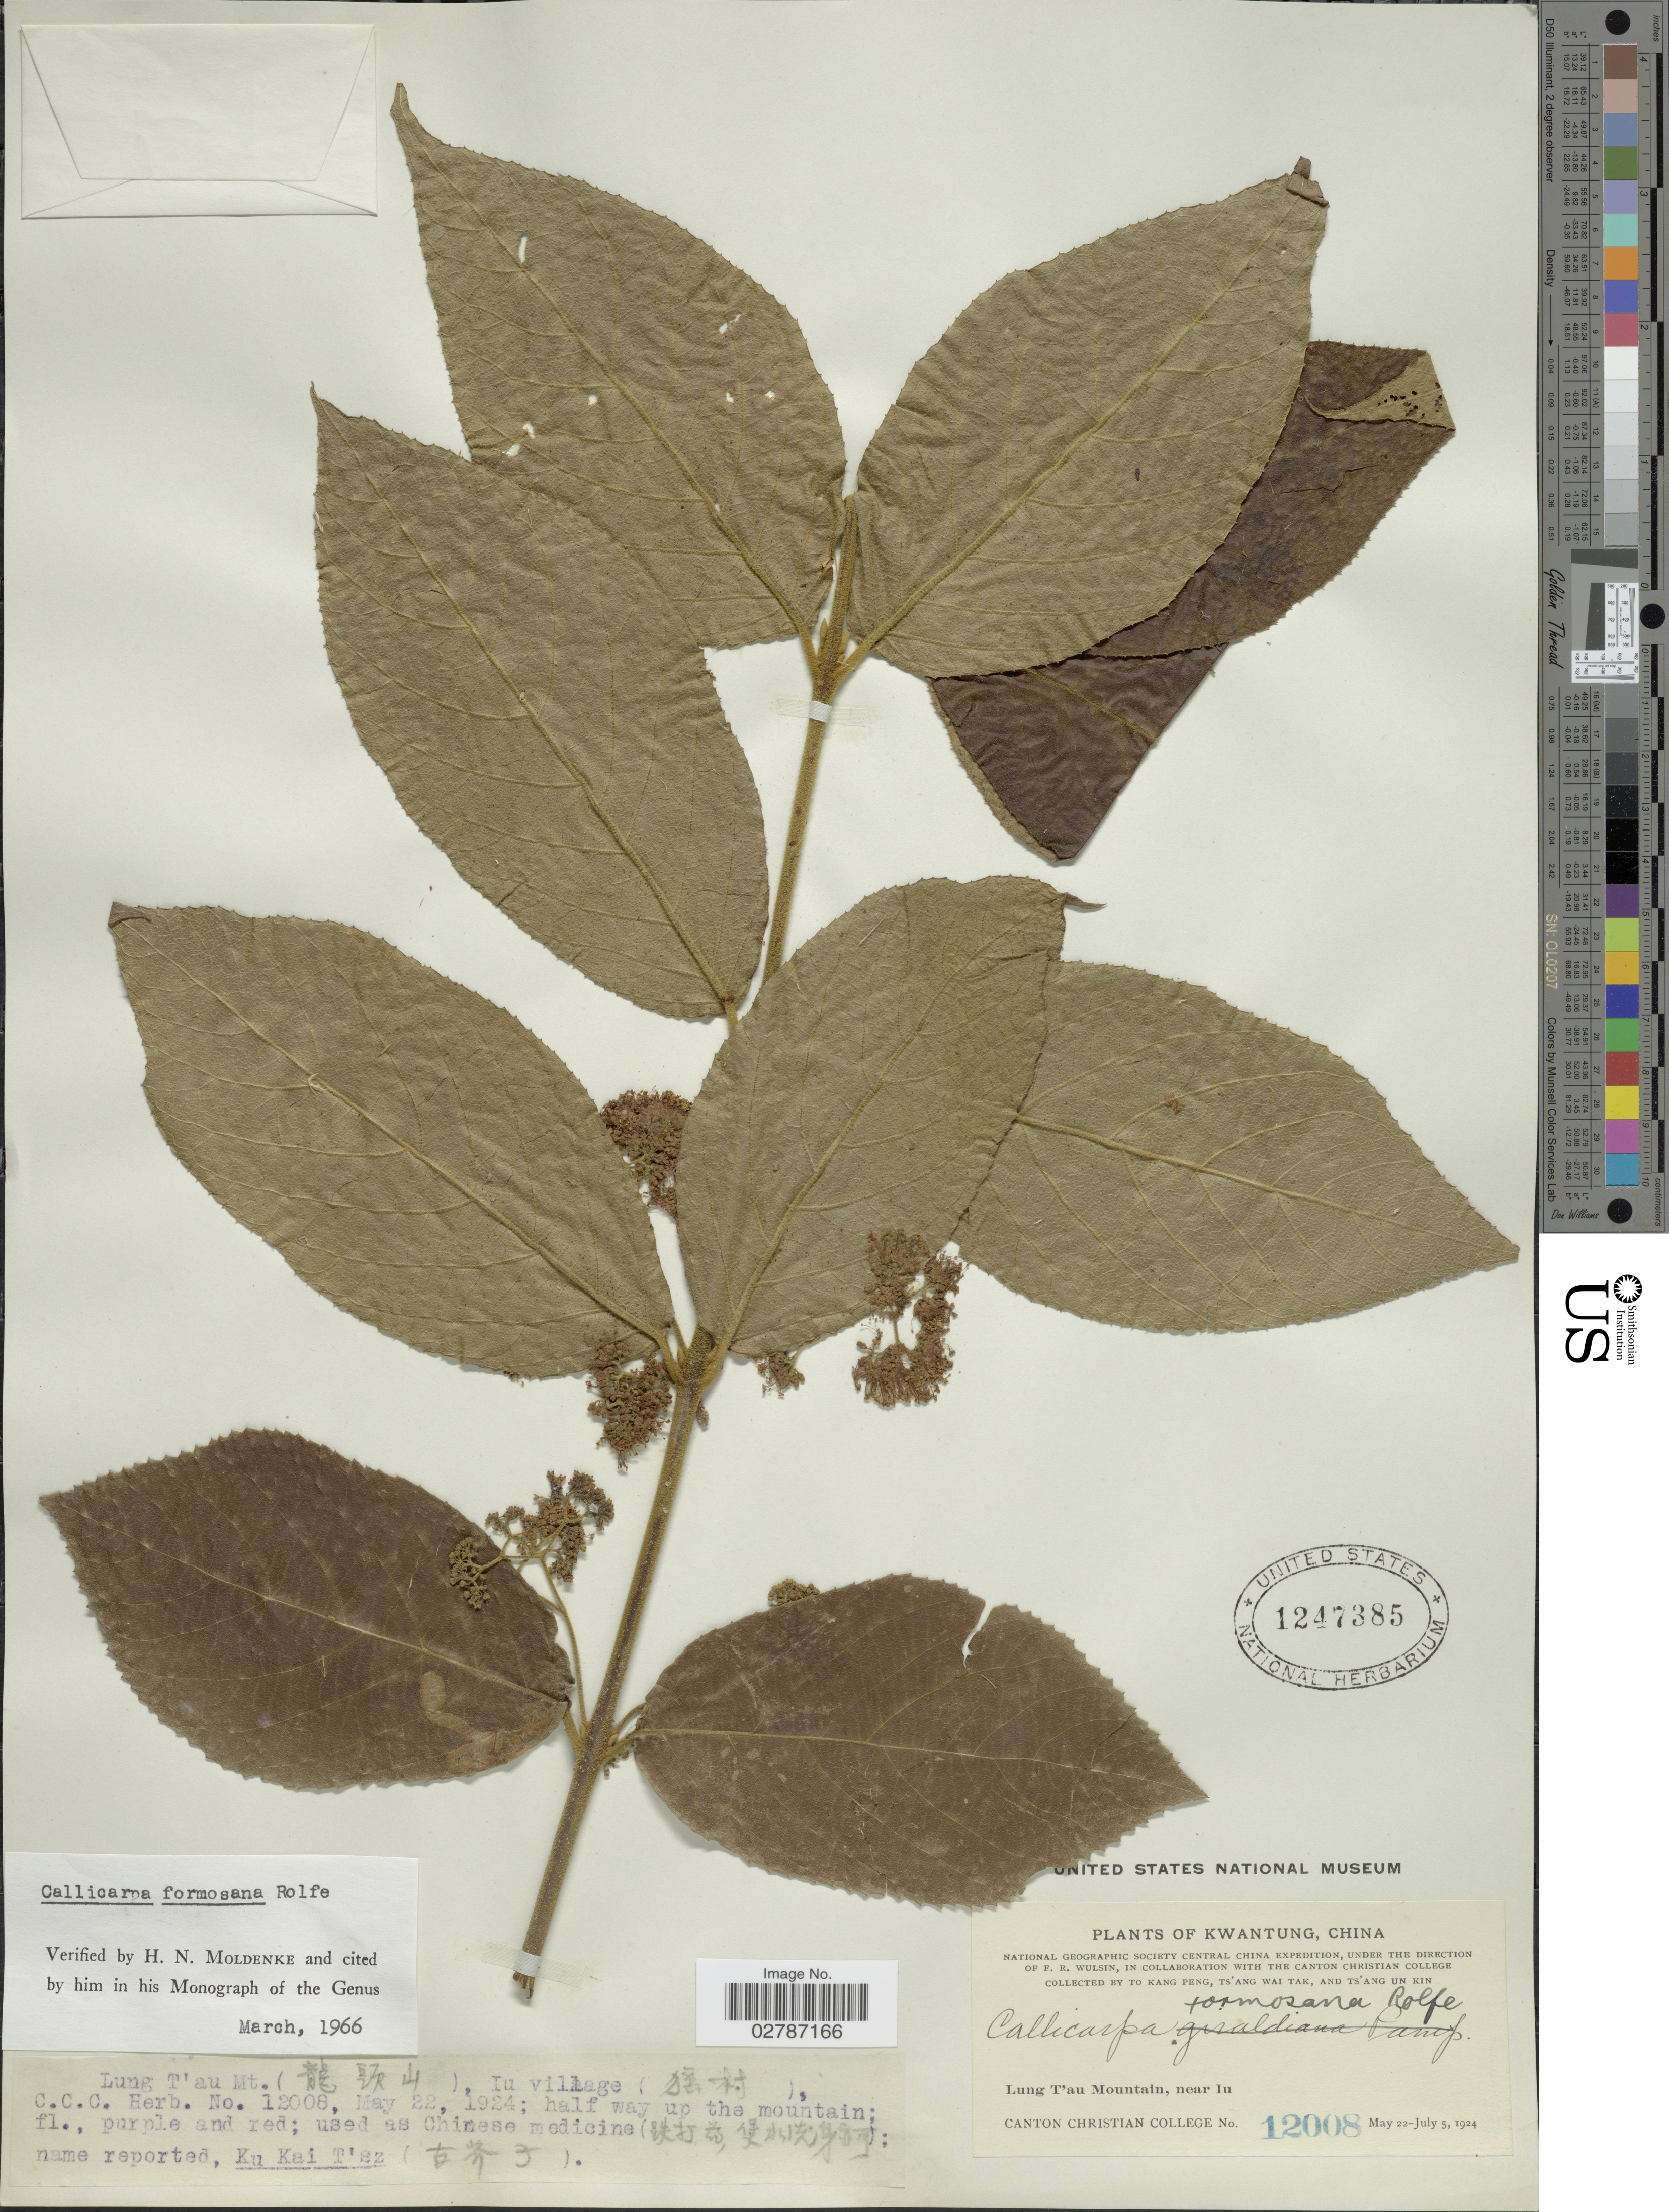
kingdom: Plantae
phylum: Tracheophyta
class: Magnoliopsida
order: Lamiales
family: Lamiaceae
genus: Callicarpa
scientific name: Callicarpa formosana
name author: Rolfe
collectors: Canton Christian College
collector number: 12008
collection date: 1924-05-22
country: China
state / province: Guangdong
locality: Kwangtung. Lung T'au Mountain, near Iu village.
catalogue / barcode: US 1247385